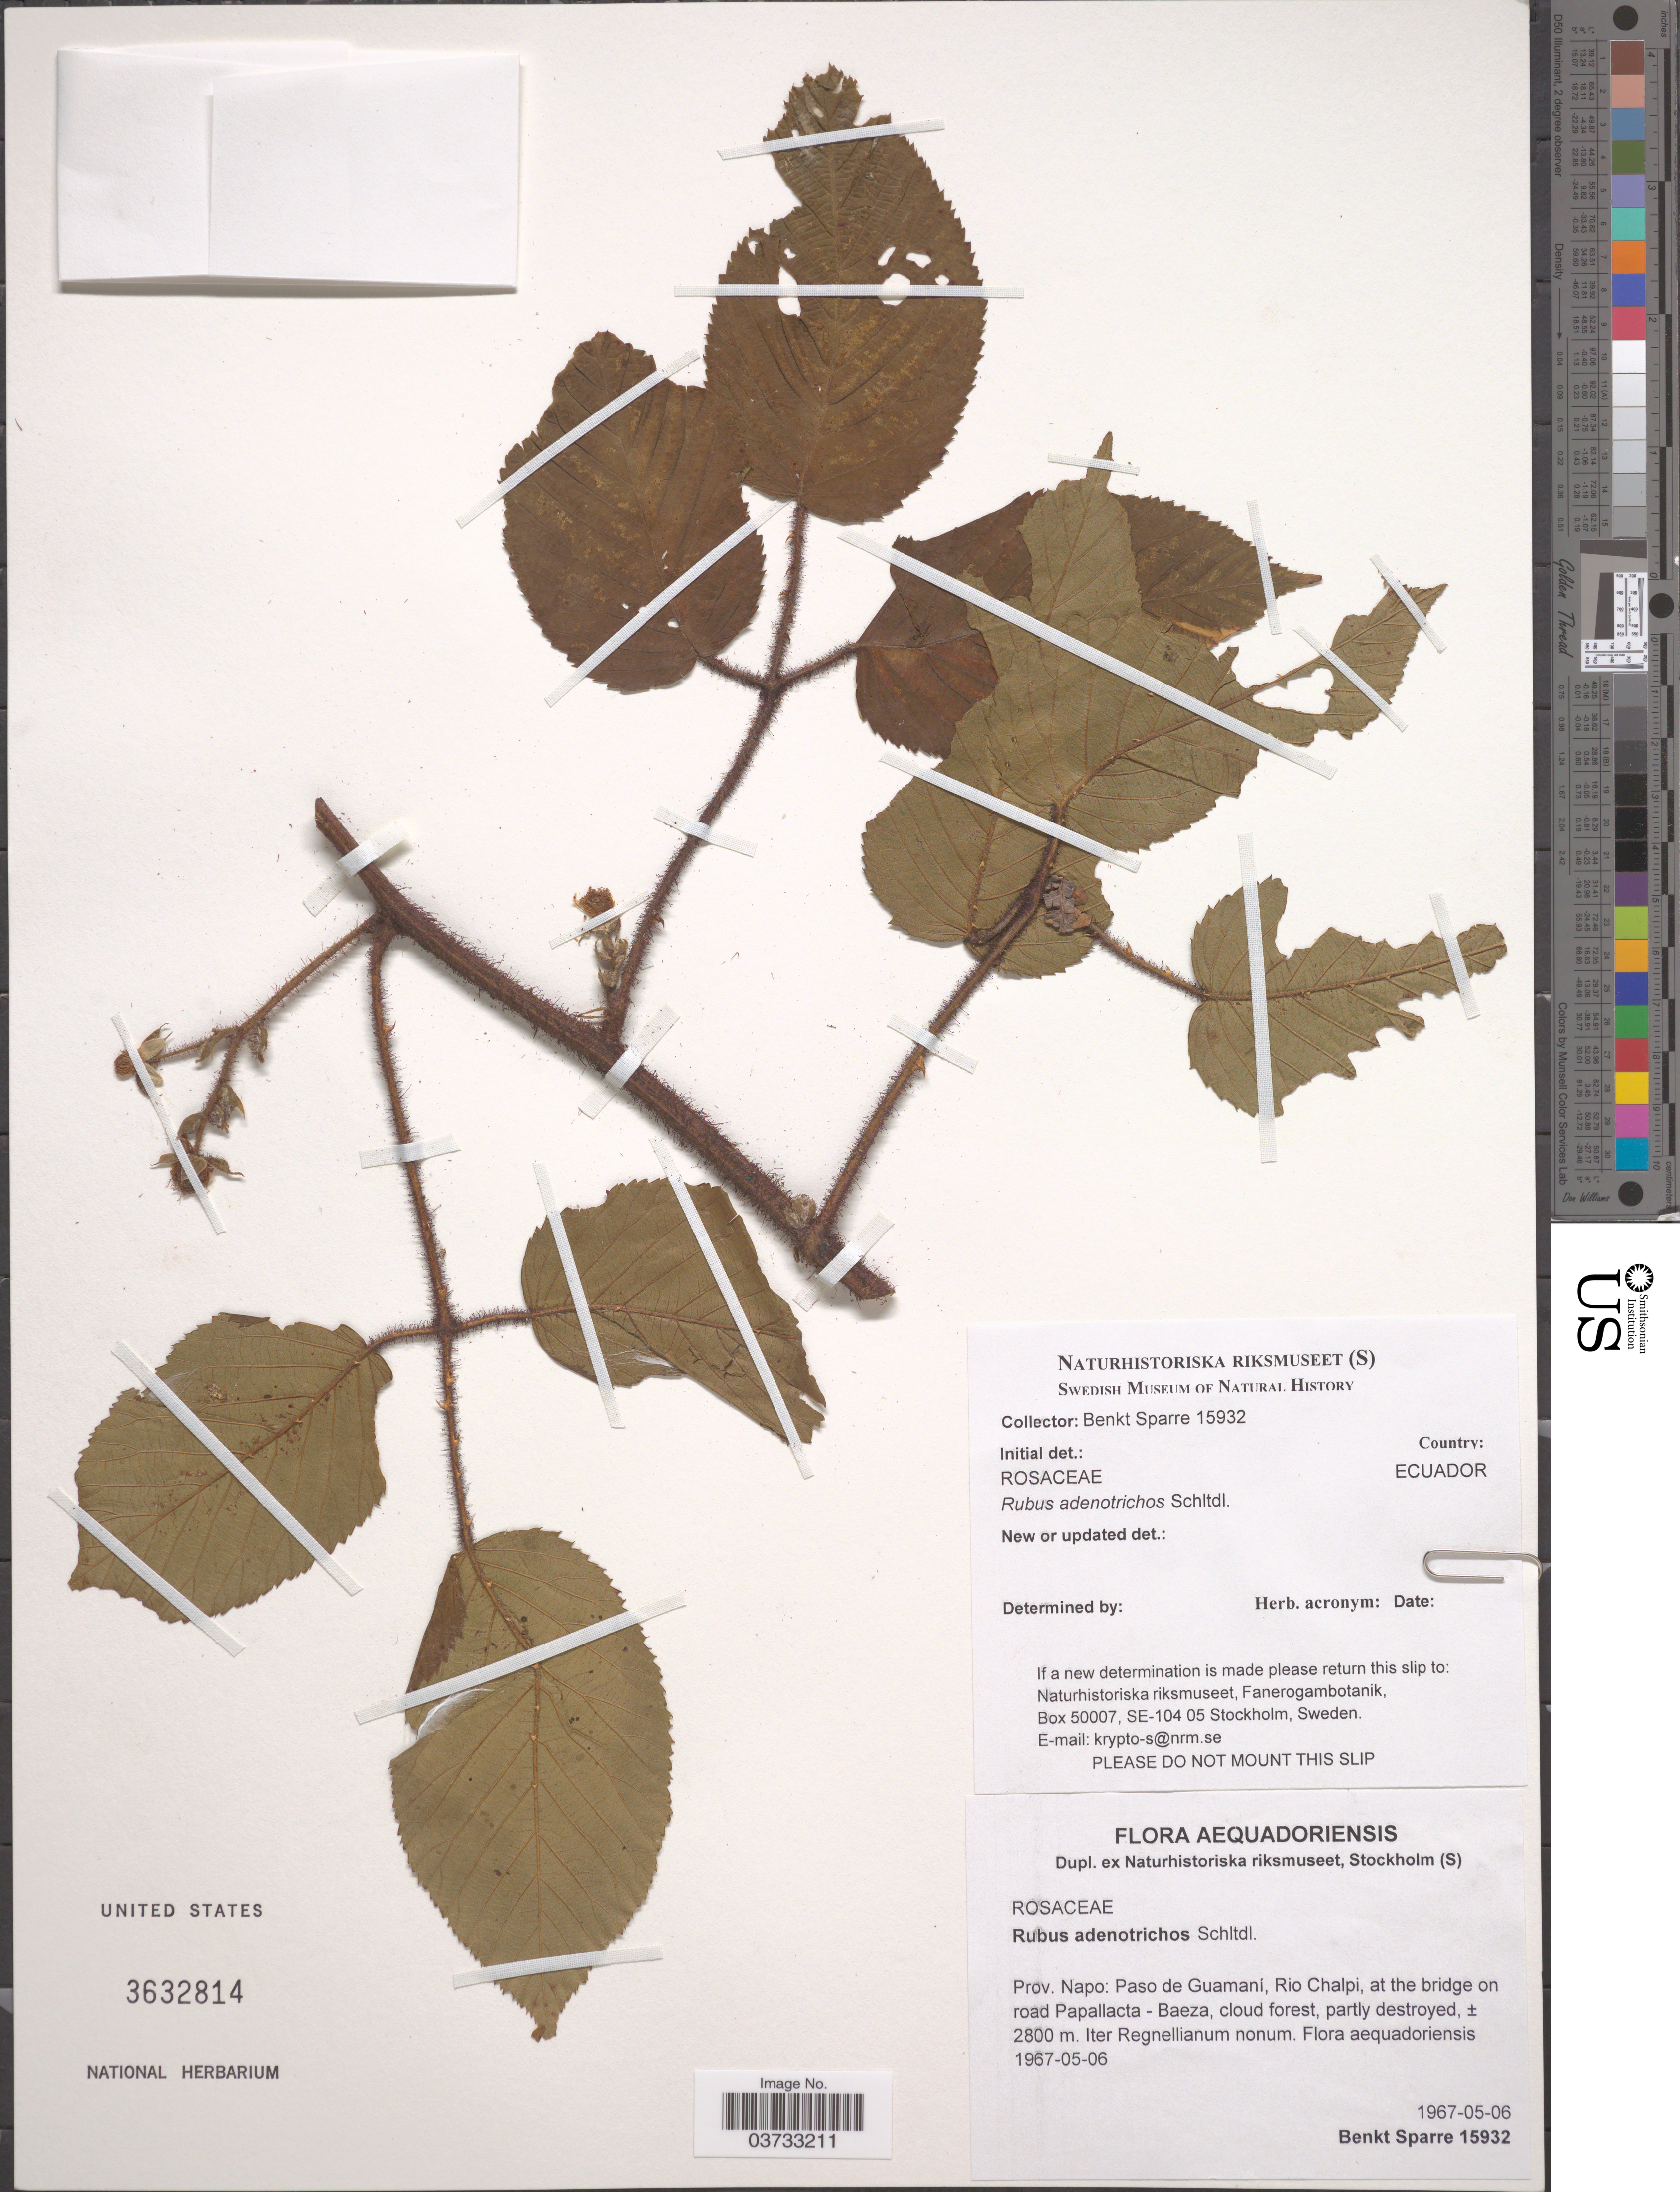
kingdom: Plantae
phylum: Tracheophyta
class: Magnoliopsida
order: Rosales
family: Rosaceae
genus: Rubus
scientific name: Rubus adenotrichos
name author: Schltdl.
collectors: B. Sparre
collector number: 15932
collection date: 1967-05-06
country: Ecuador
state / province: Napo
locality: Paso de Guamaní, Rio Chalpi, at the ridge on road Papallacta - Baeza.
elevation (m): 2800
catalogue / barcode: US 3632814